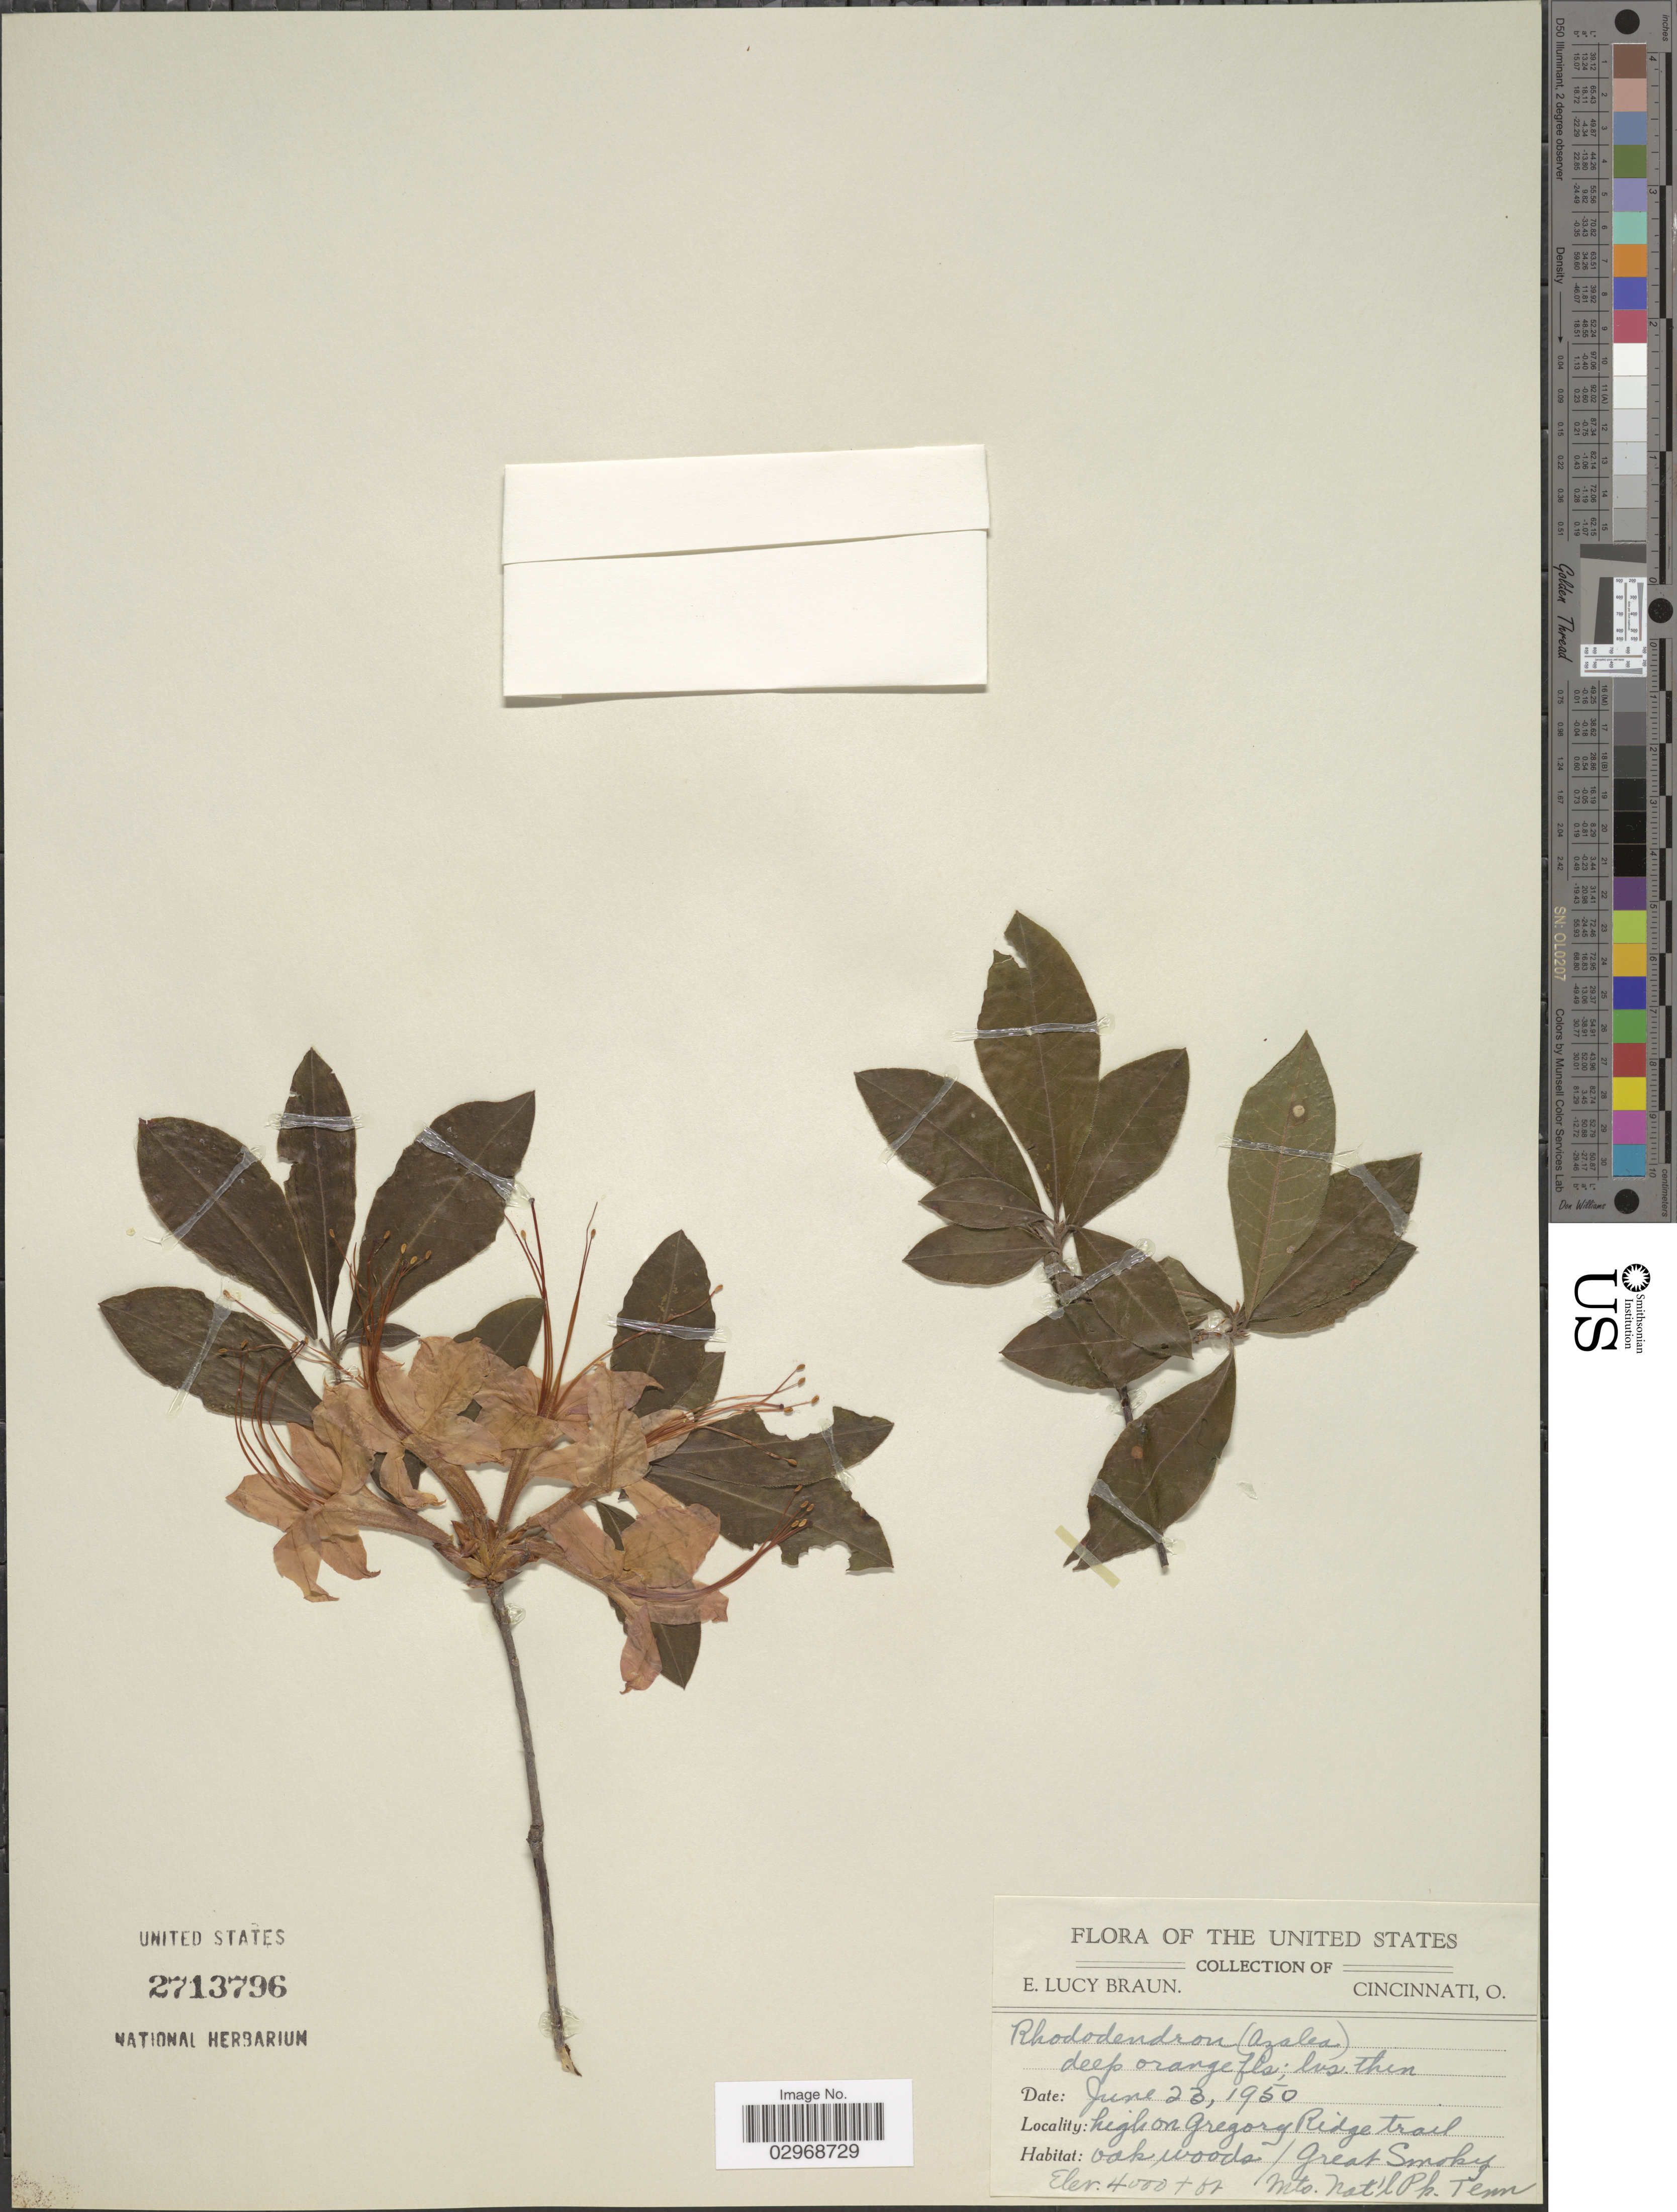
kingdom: Plantae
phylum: Tracheophyta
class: Magnoliopsida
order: Ericales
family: Ericaceae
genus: Rhododendron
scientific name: Rhododendron sp.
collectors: E. L. Braun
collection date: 1950-06-23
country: United States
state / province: Tennessee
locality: High on Gregory Ridge Trail, Great Smoky Mts., Nat'l Pk., Tenn.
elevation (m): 1219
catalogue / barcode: US 2713796